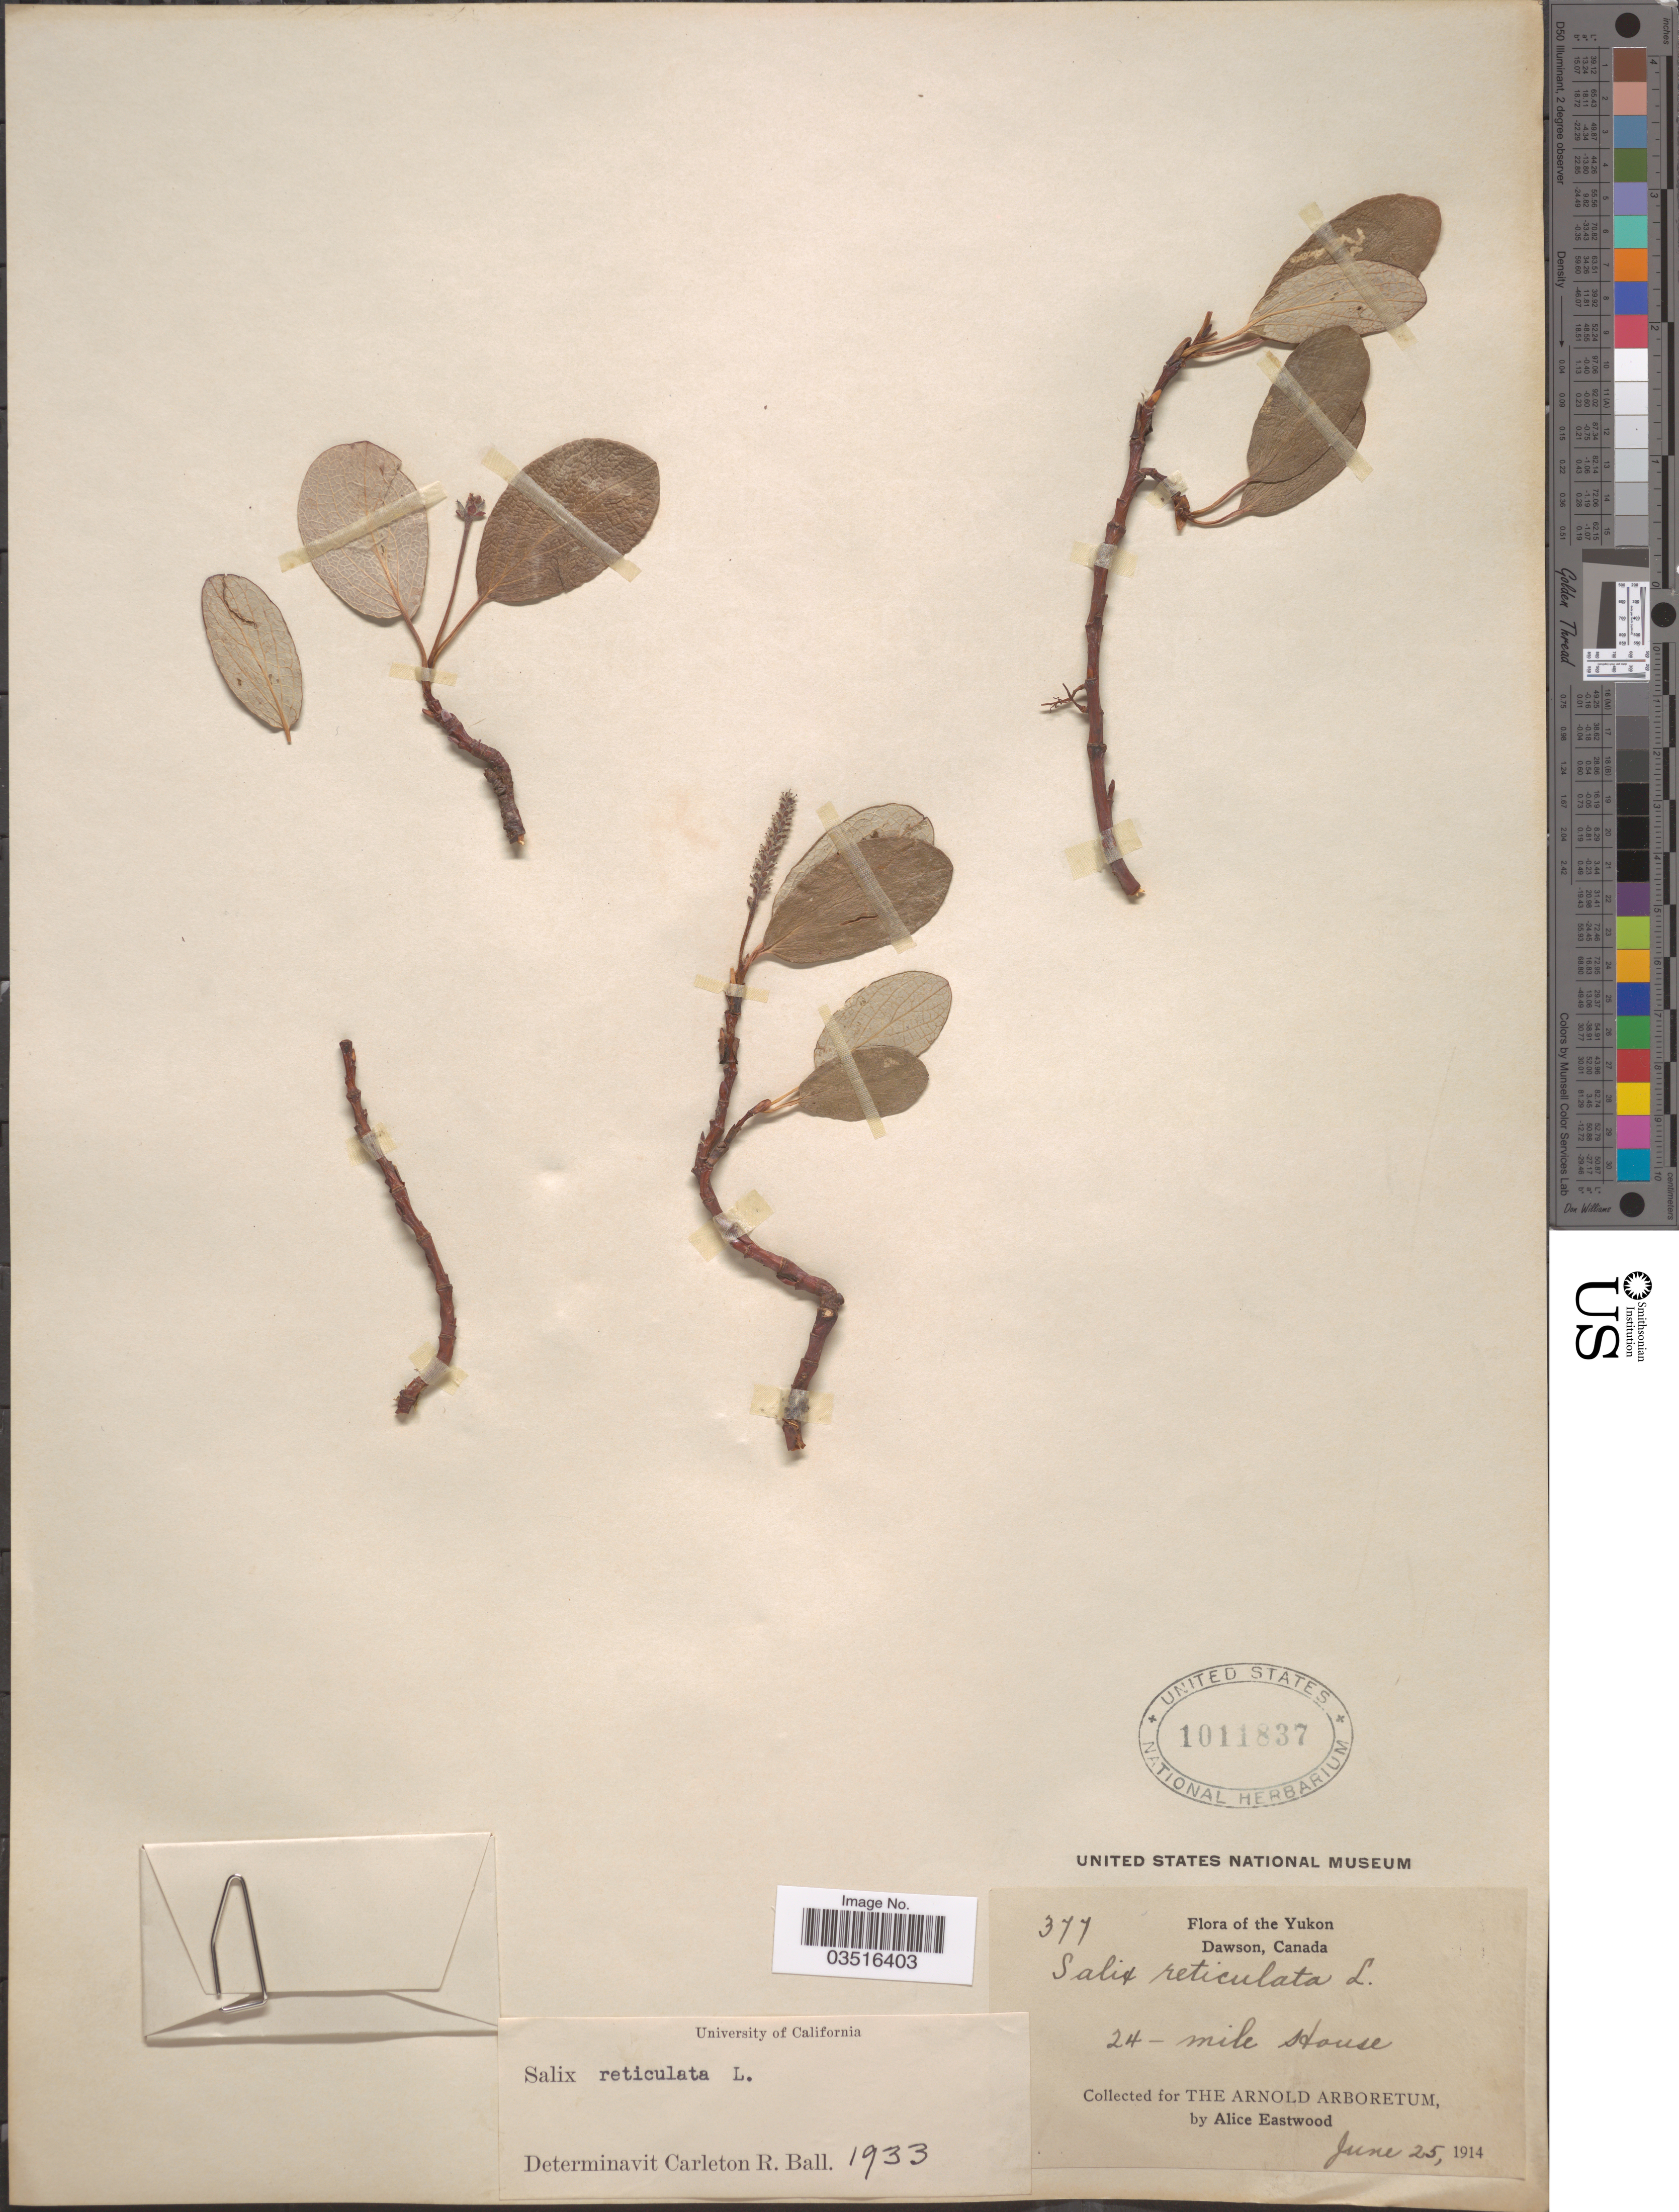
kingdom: Plantae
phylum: Tracheophyta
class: Magnoliopsida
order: Malpighiales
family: Salicaceae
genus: Salix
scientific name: Salix reticulata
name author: L.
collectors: A. Eastwood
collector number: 377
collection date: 1914-06-25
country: Canada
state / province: Yukon Territory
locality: Yukon. Dawson. 24-Mile House.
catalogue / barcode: US 1011837